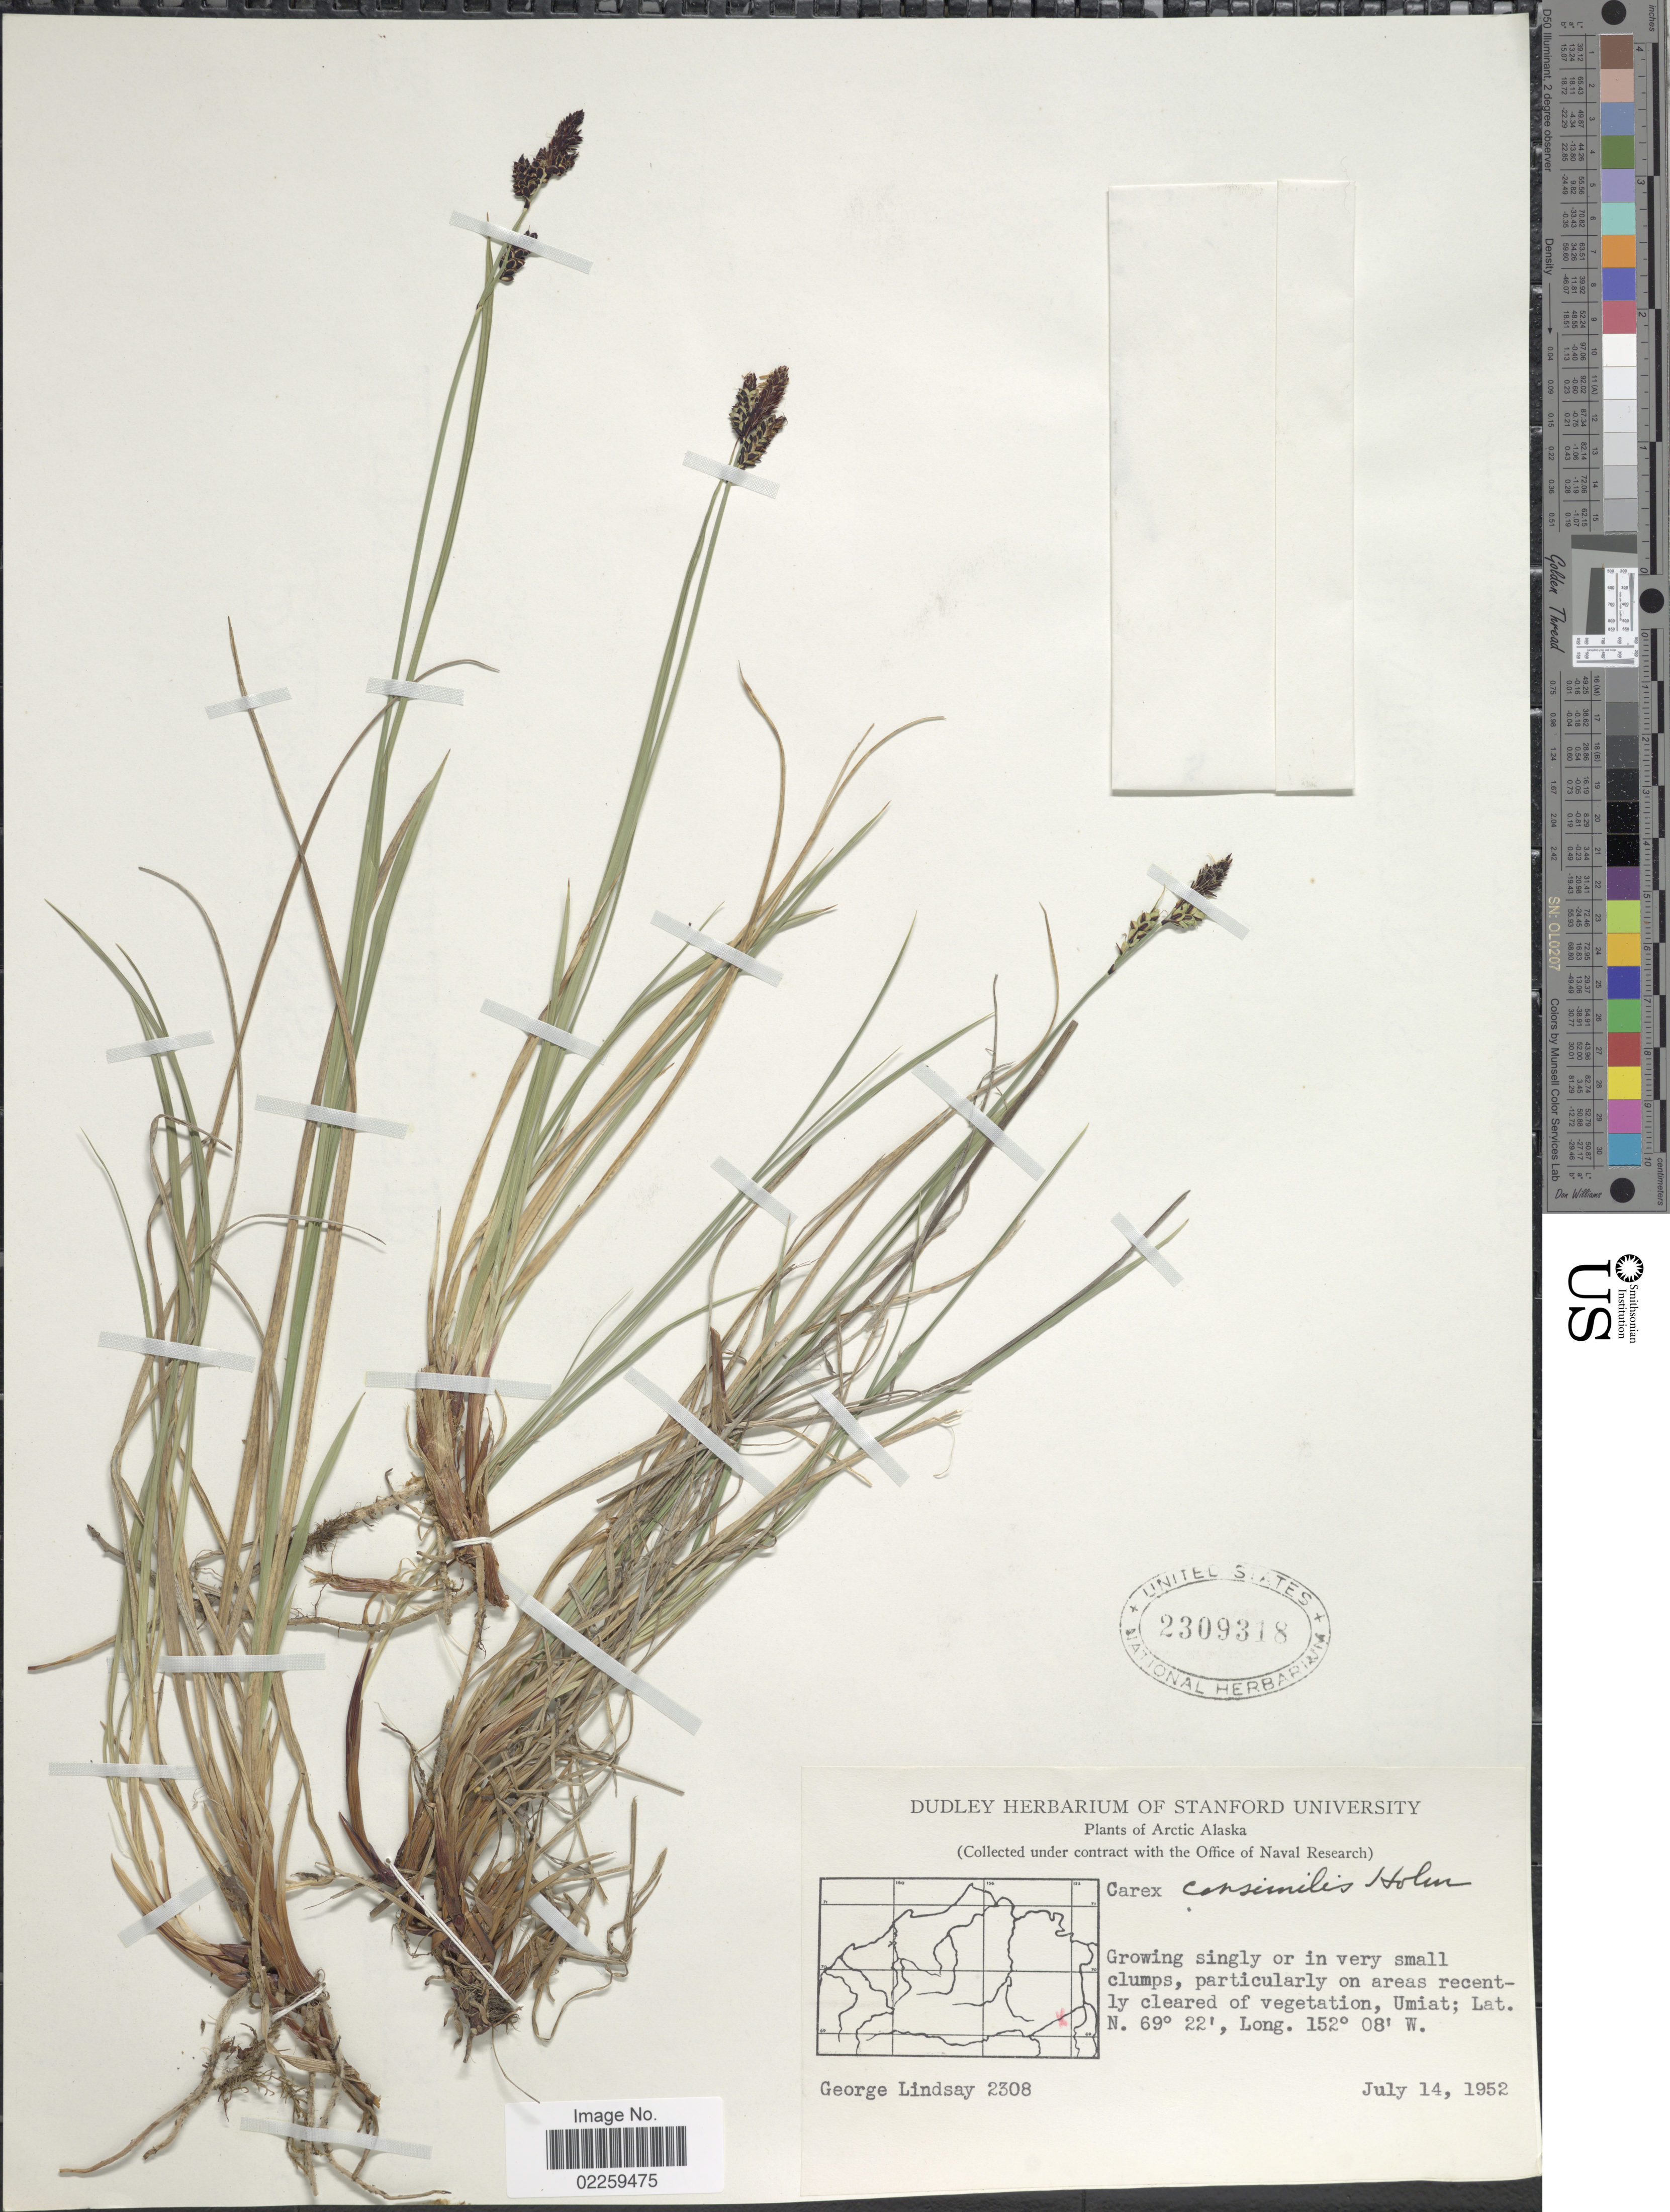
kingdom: Plantae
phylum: Tracheophyta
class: Liliopsida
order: Poales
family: Cyperaceae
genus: Carex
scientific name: Carex bigelowii subsp. lugens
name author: (Holm) T.V. Egorova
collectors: G. Lindsay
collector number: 2308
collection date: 1952-07-14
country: United States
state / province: Alaska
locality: Arctic Alaska. Particularly on areas recently cleared of vegetation, Umiat.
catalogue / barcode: US 2309318